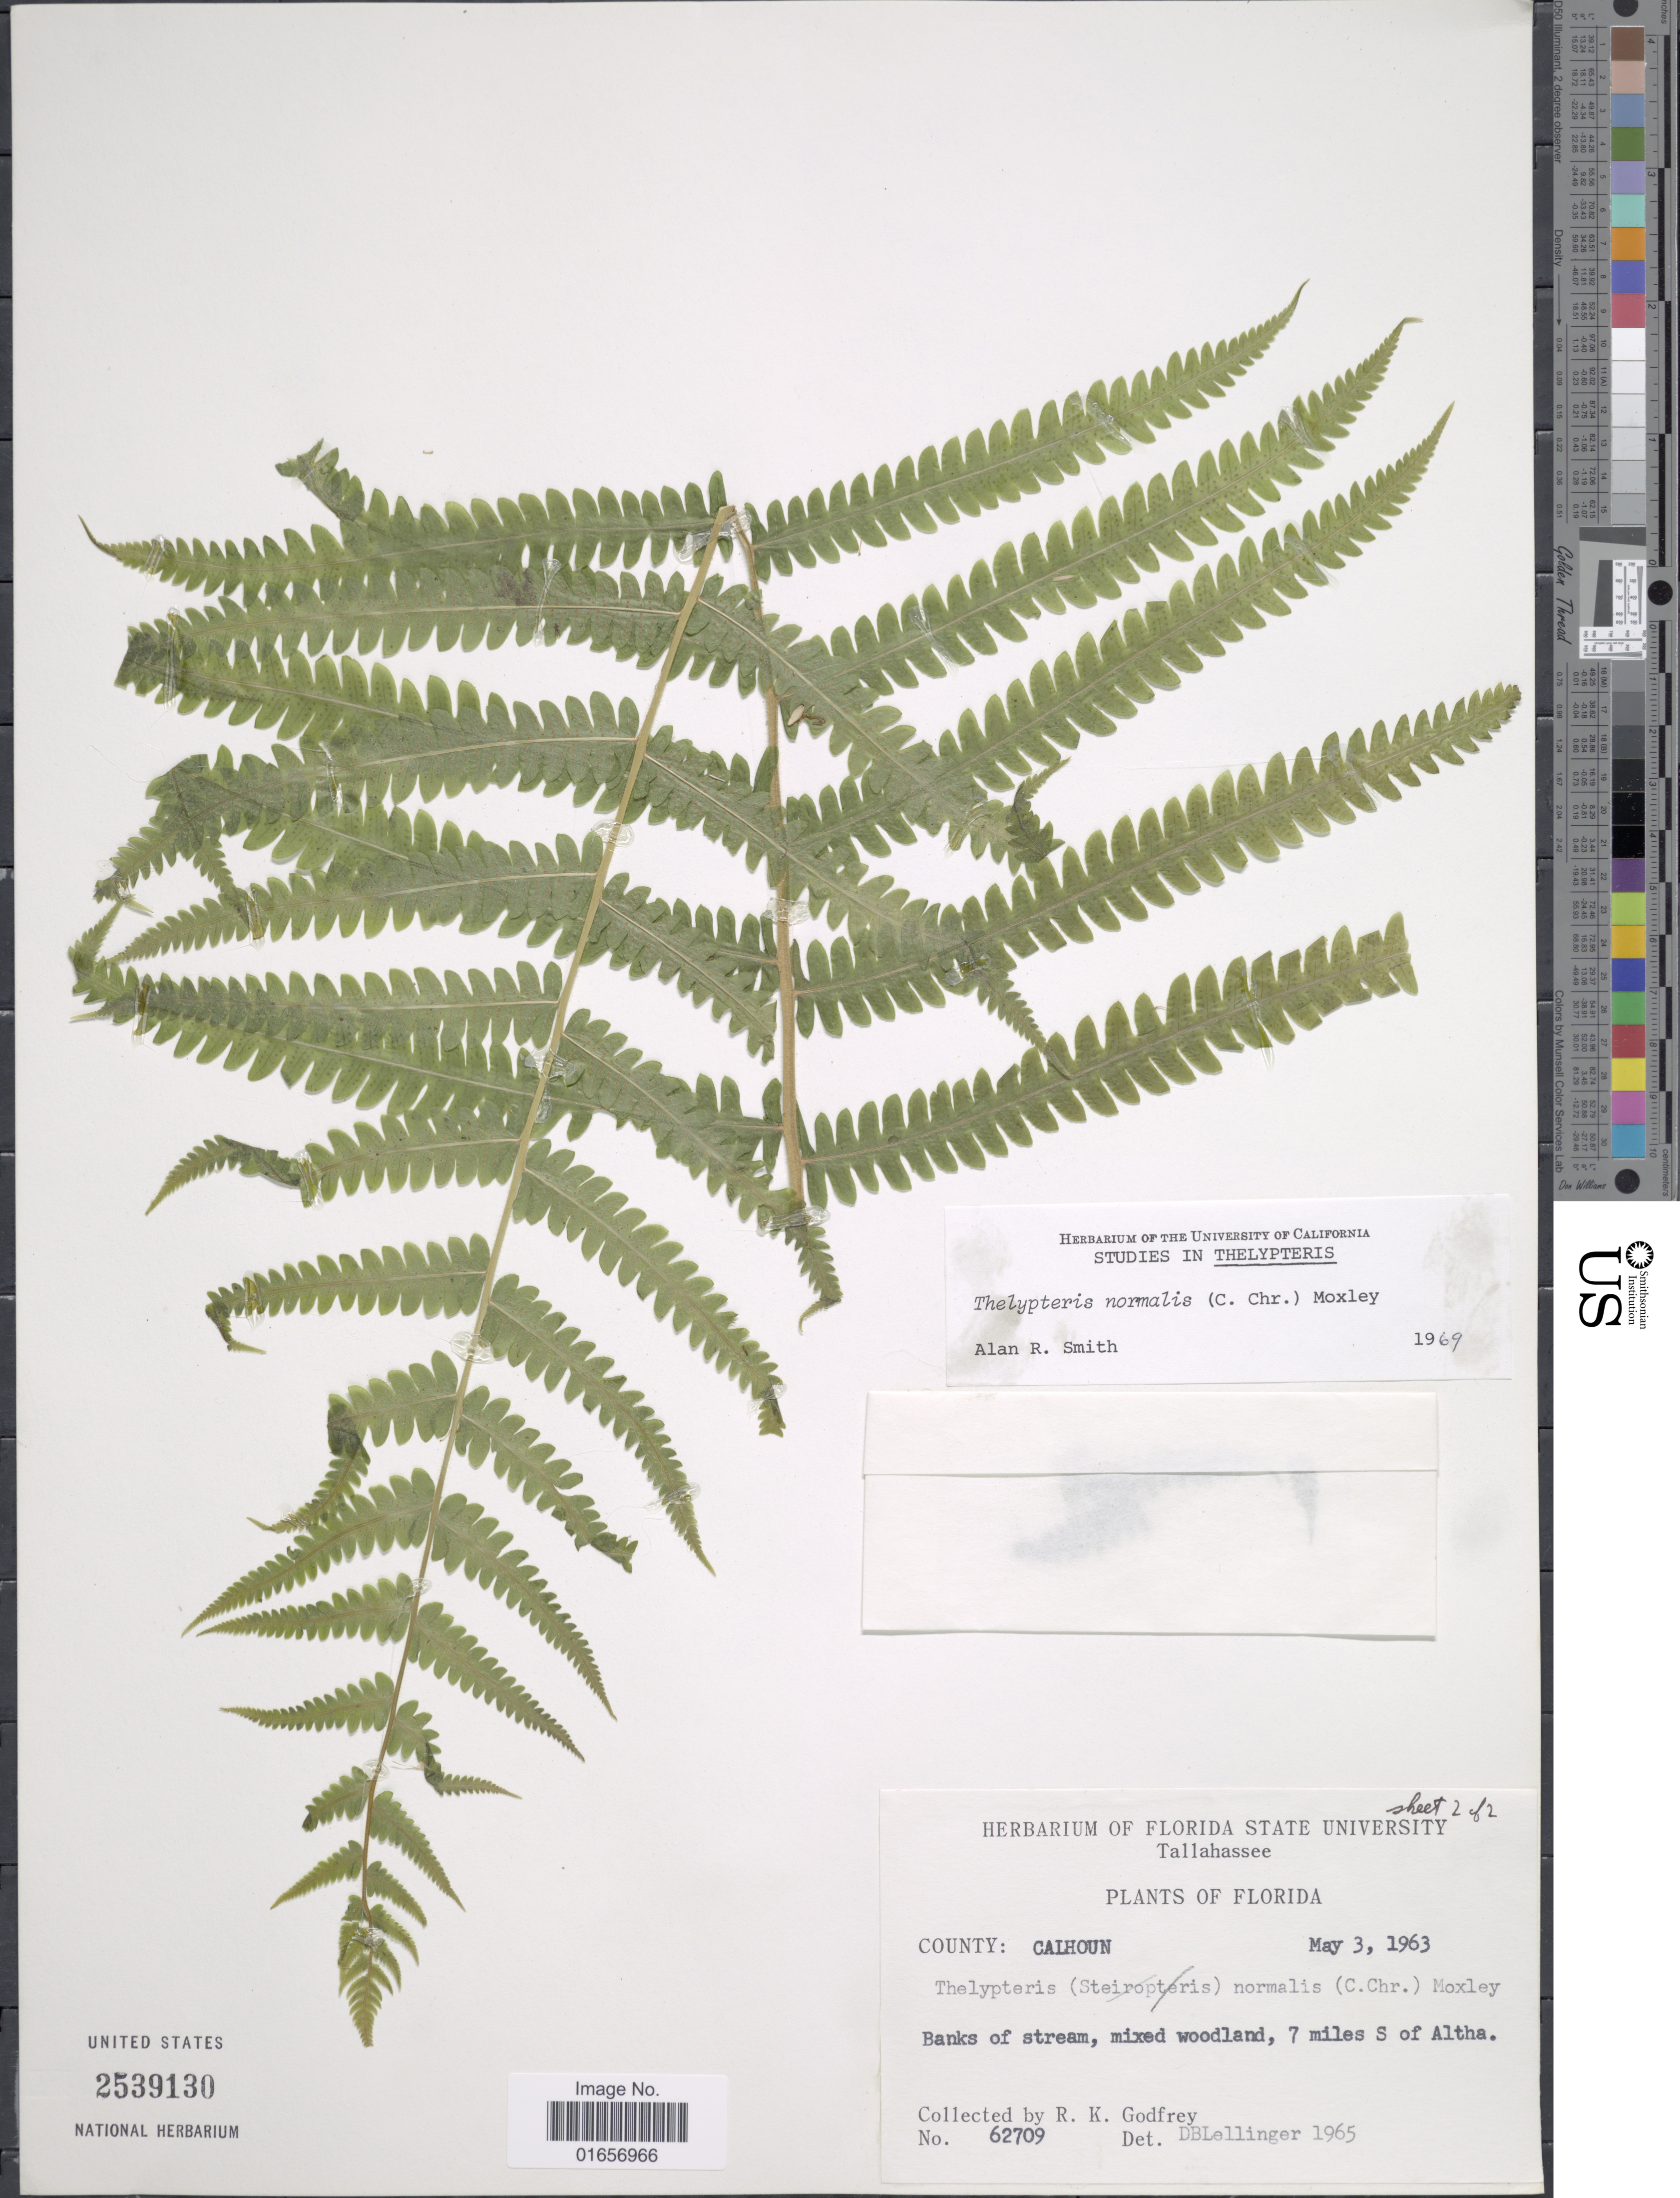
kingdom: Plantae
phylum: Tracheophyta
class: Polypodiopsida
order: Polypodiales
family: Thelypteridaceae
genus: Christella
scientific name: Christella kunthii comb. ined.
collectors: R. K. Godfrey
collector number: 62709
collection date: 1963-05-03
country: United States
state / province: Florida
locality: Caihoun, 7 miles S of Altha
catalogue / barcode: US 2539130